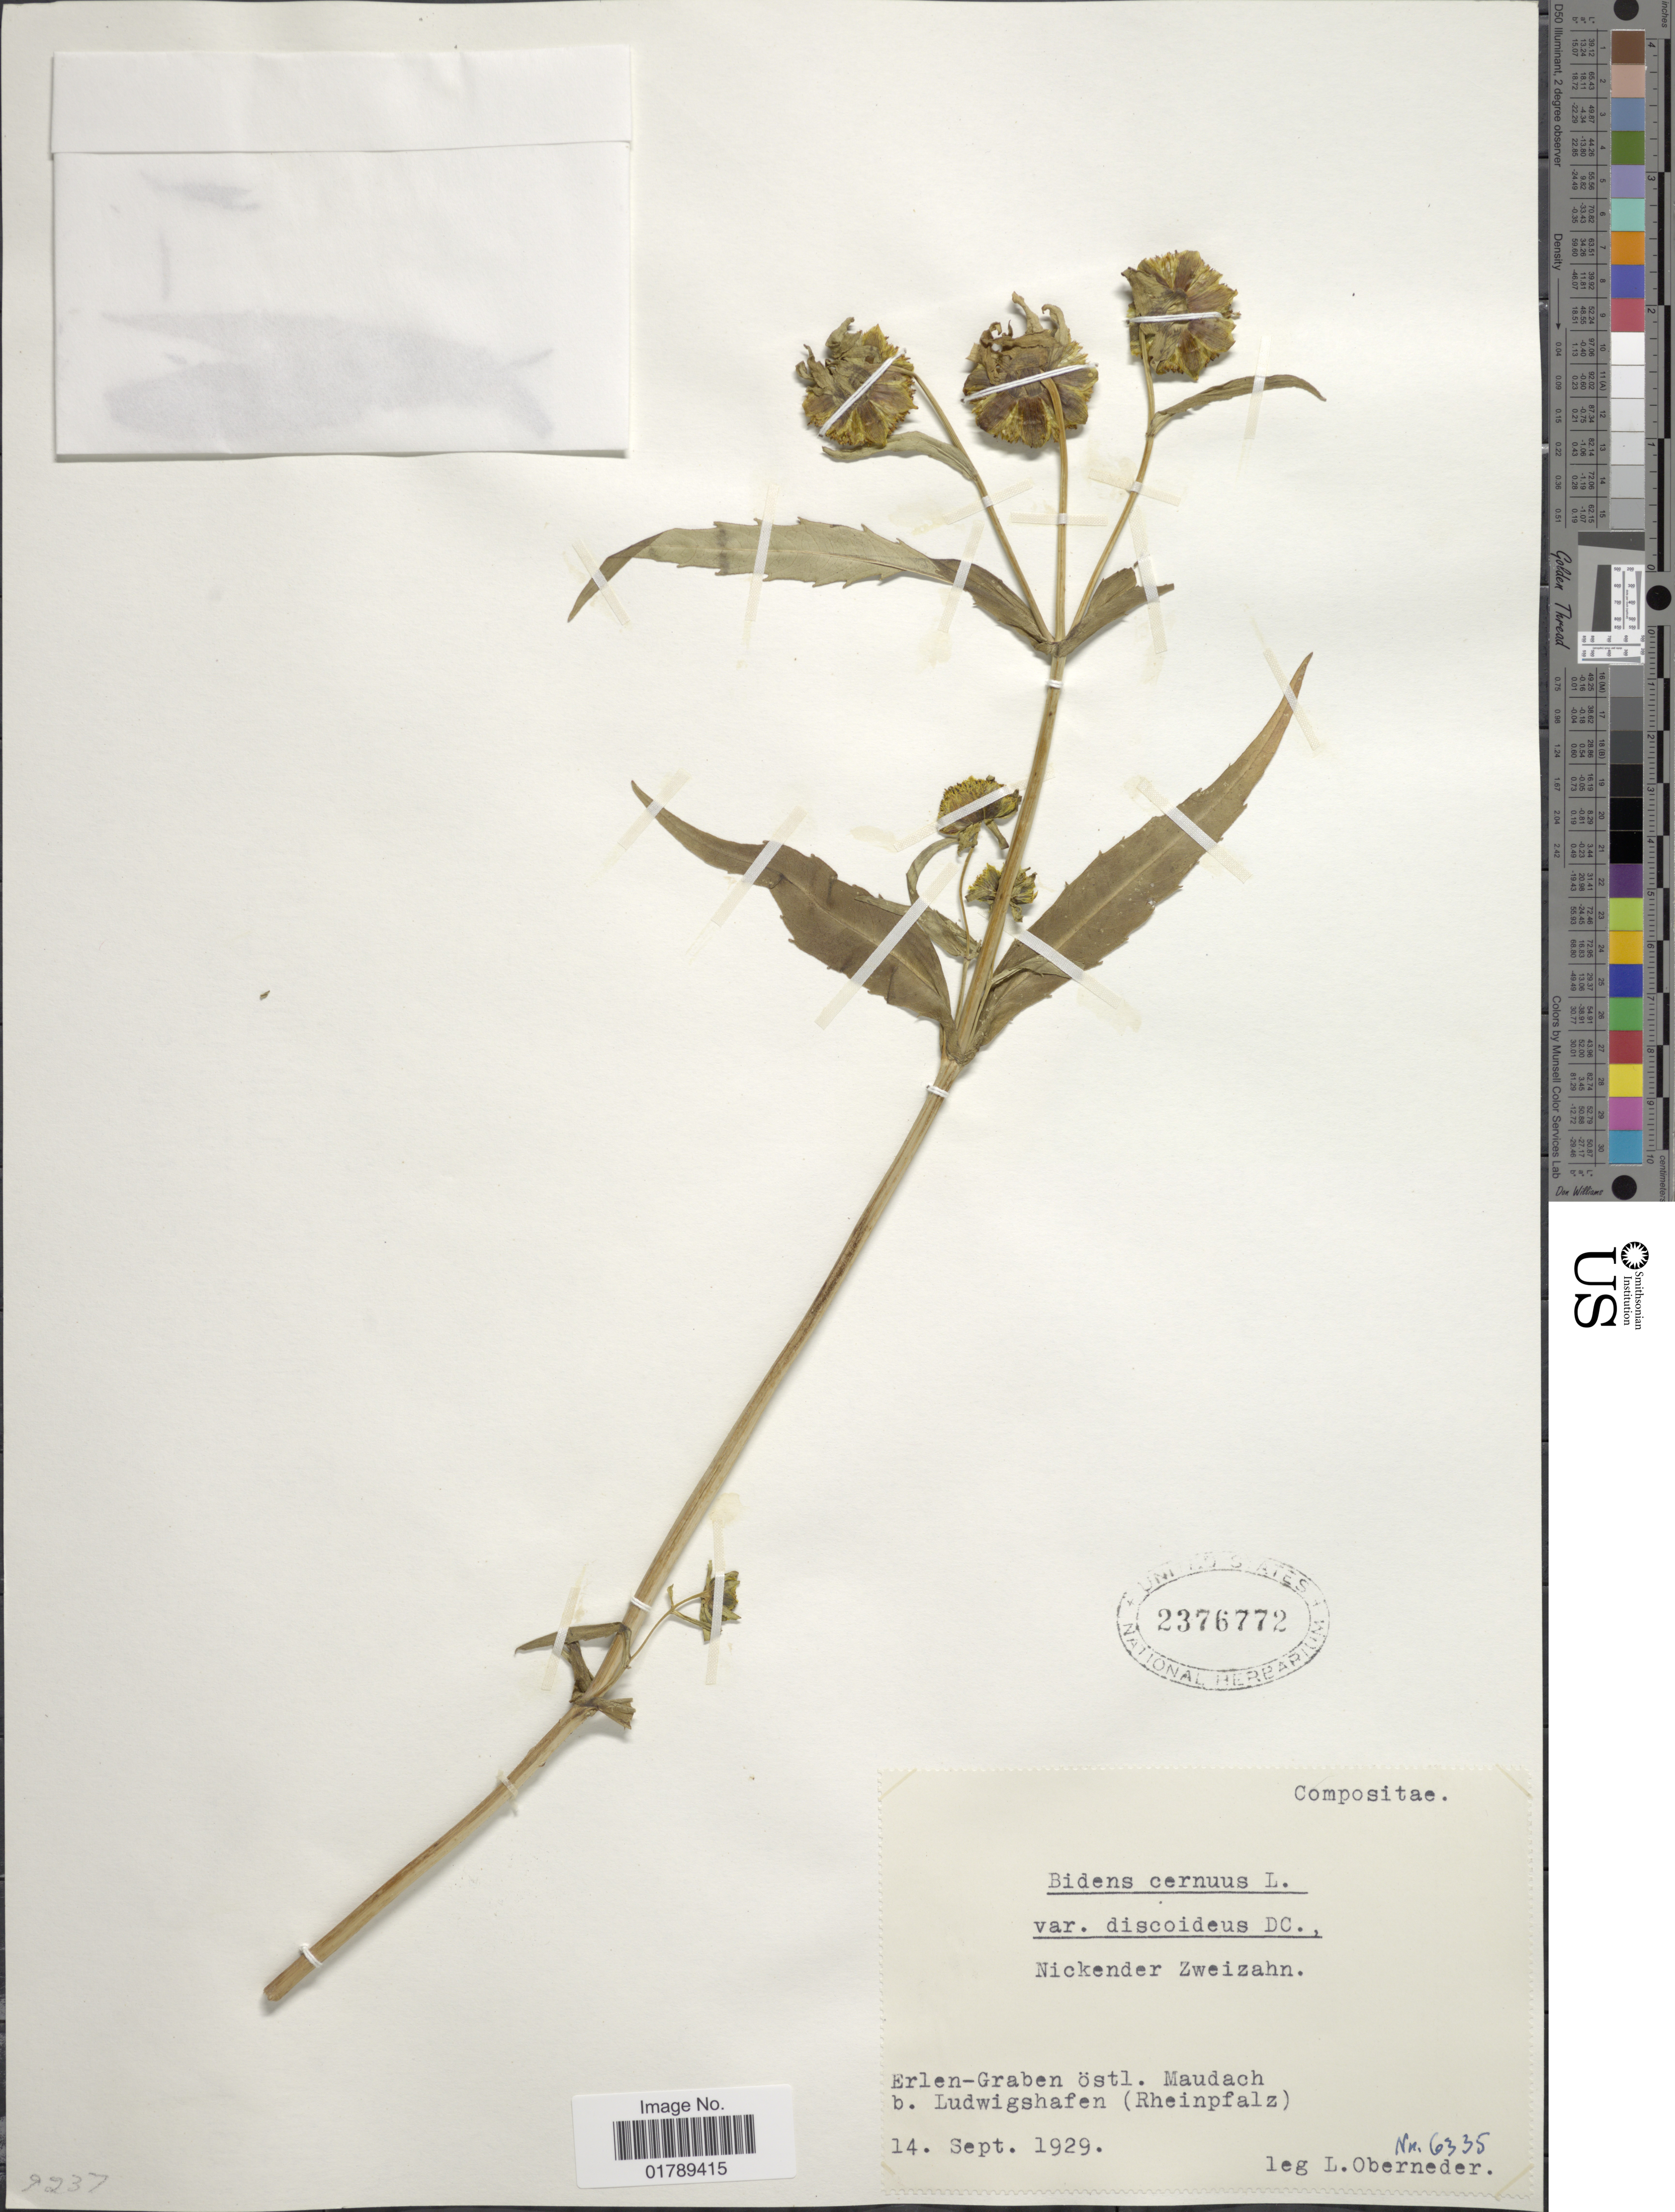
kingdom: Plantae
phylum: Tracheophyta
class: Magnoliopsida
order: Asterales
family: Asteraceae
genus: Bidens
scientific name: Bidens cernua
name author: L.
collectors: L. Oberneder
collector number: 6335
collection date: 1929-09-14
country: Germany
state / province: Rhineland-Palatinate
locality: Erlen-Graben ostl. Maudach b. Ludwigshafen (Rheinpfalz)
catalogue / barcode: US 2376772